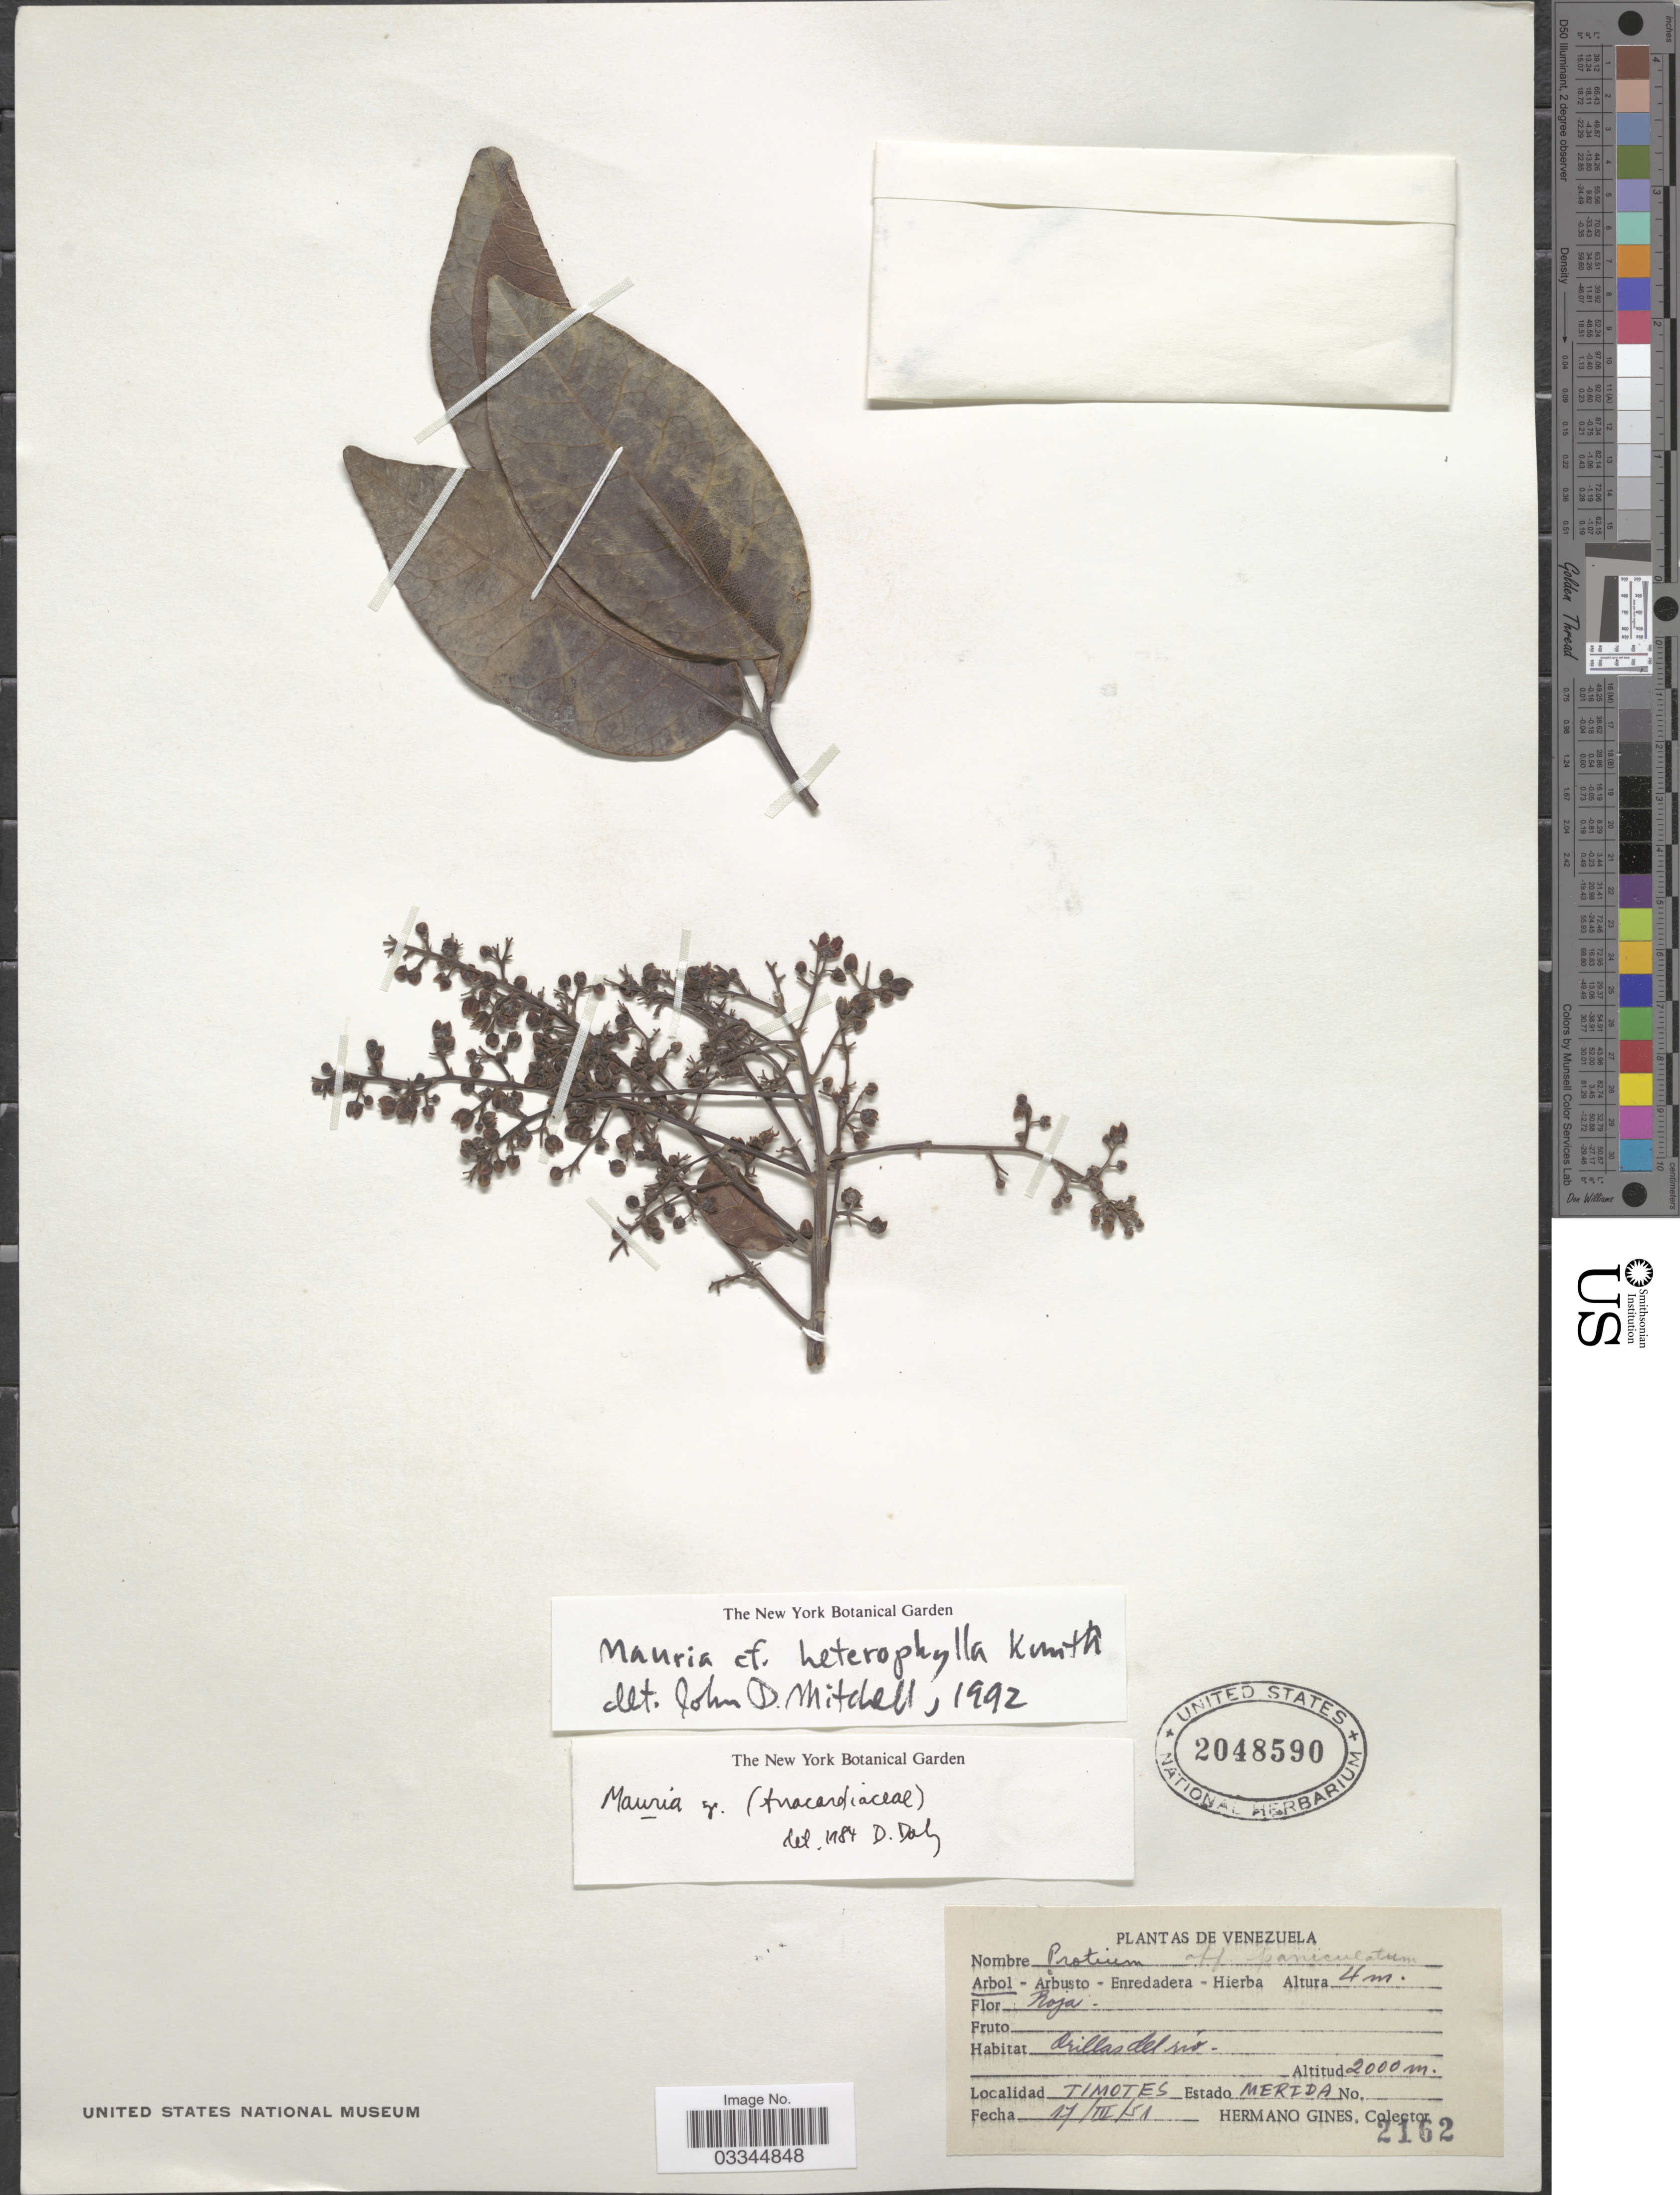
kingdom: Plantae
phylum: Tracheophyta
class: Magnoliopsida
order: Sapindales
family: Anacardiaceae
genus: Mauria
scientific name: Mauria heterophylla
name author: Kunth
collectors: Bro. Gines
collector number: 2162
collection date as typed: Transcribed d/m/y: 17/3/51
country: Venezuela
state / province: Mérida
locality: Orillas del río. Timotes.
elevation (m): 2000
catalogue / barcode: US 2048590